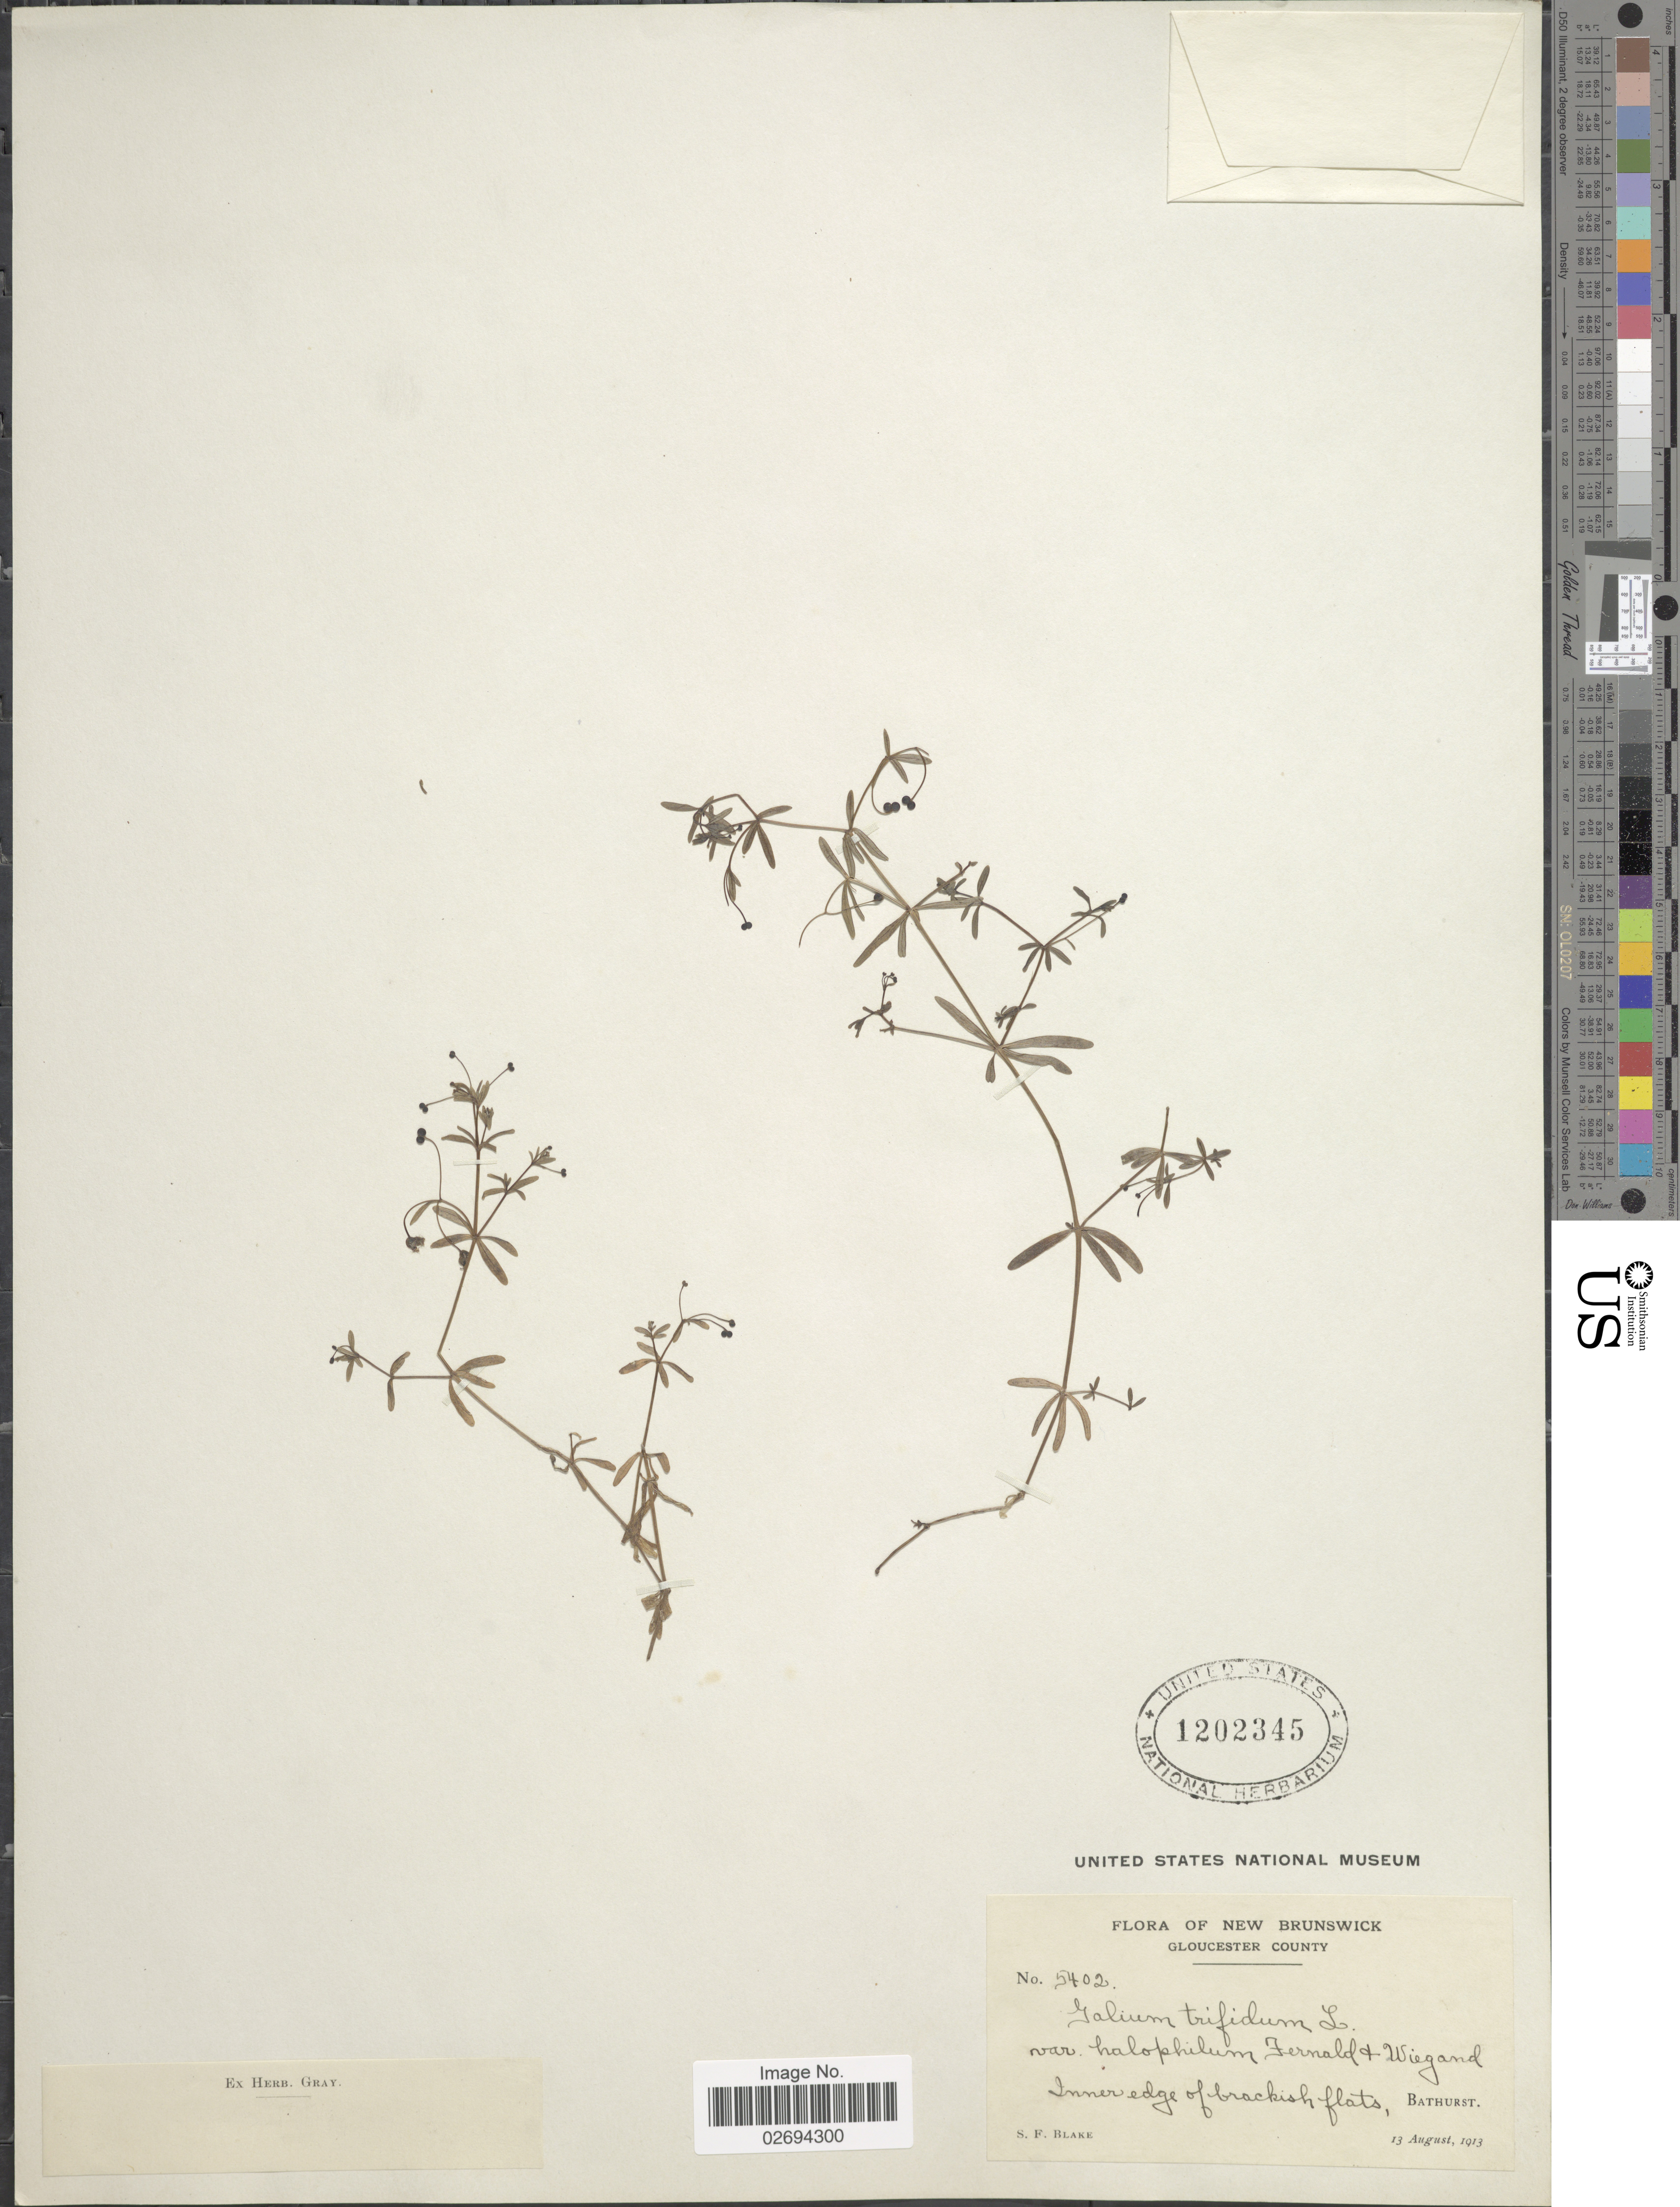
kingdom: Plantae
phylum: Tracheophyta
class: Magnoliopsida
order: Gentianales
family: Rubiaceae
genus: Galium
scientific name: Galium trifidum var. halophilum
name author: Fernald & Wiegand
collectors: S. Blake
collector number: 5402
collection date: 1913-08-13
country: Canada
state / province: New Brunswick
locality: Gloucester County. Inner edge of brackish flats, Bathurst.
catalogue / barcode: US 1202345